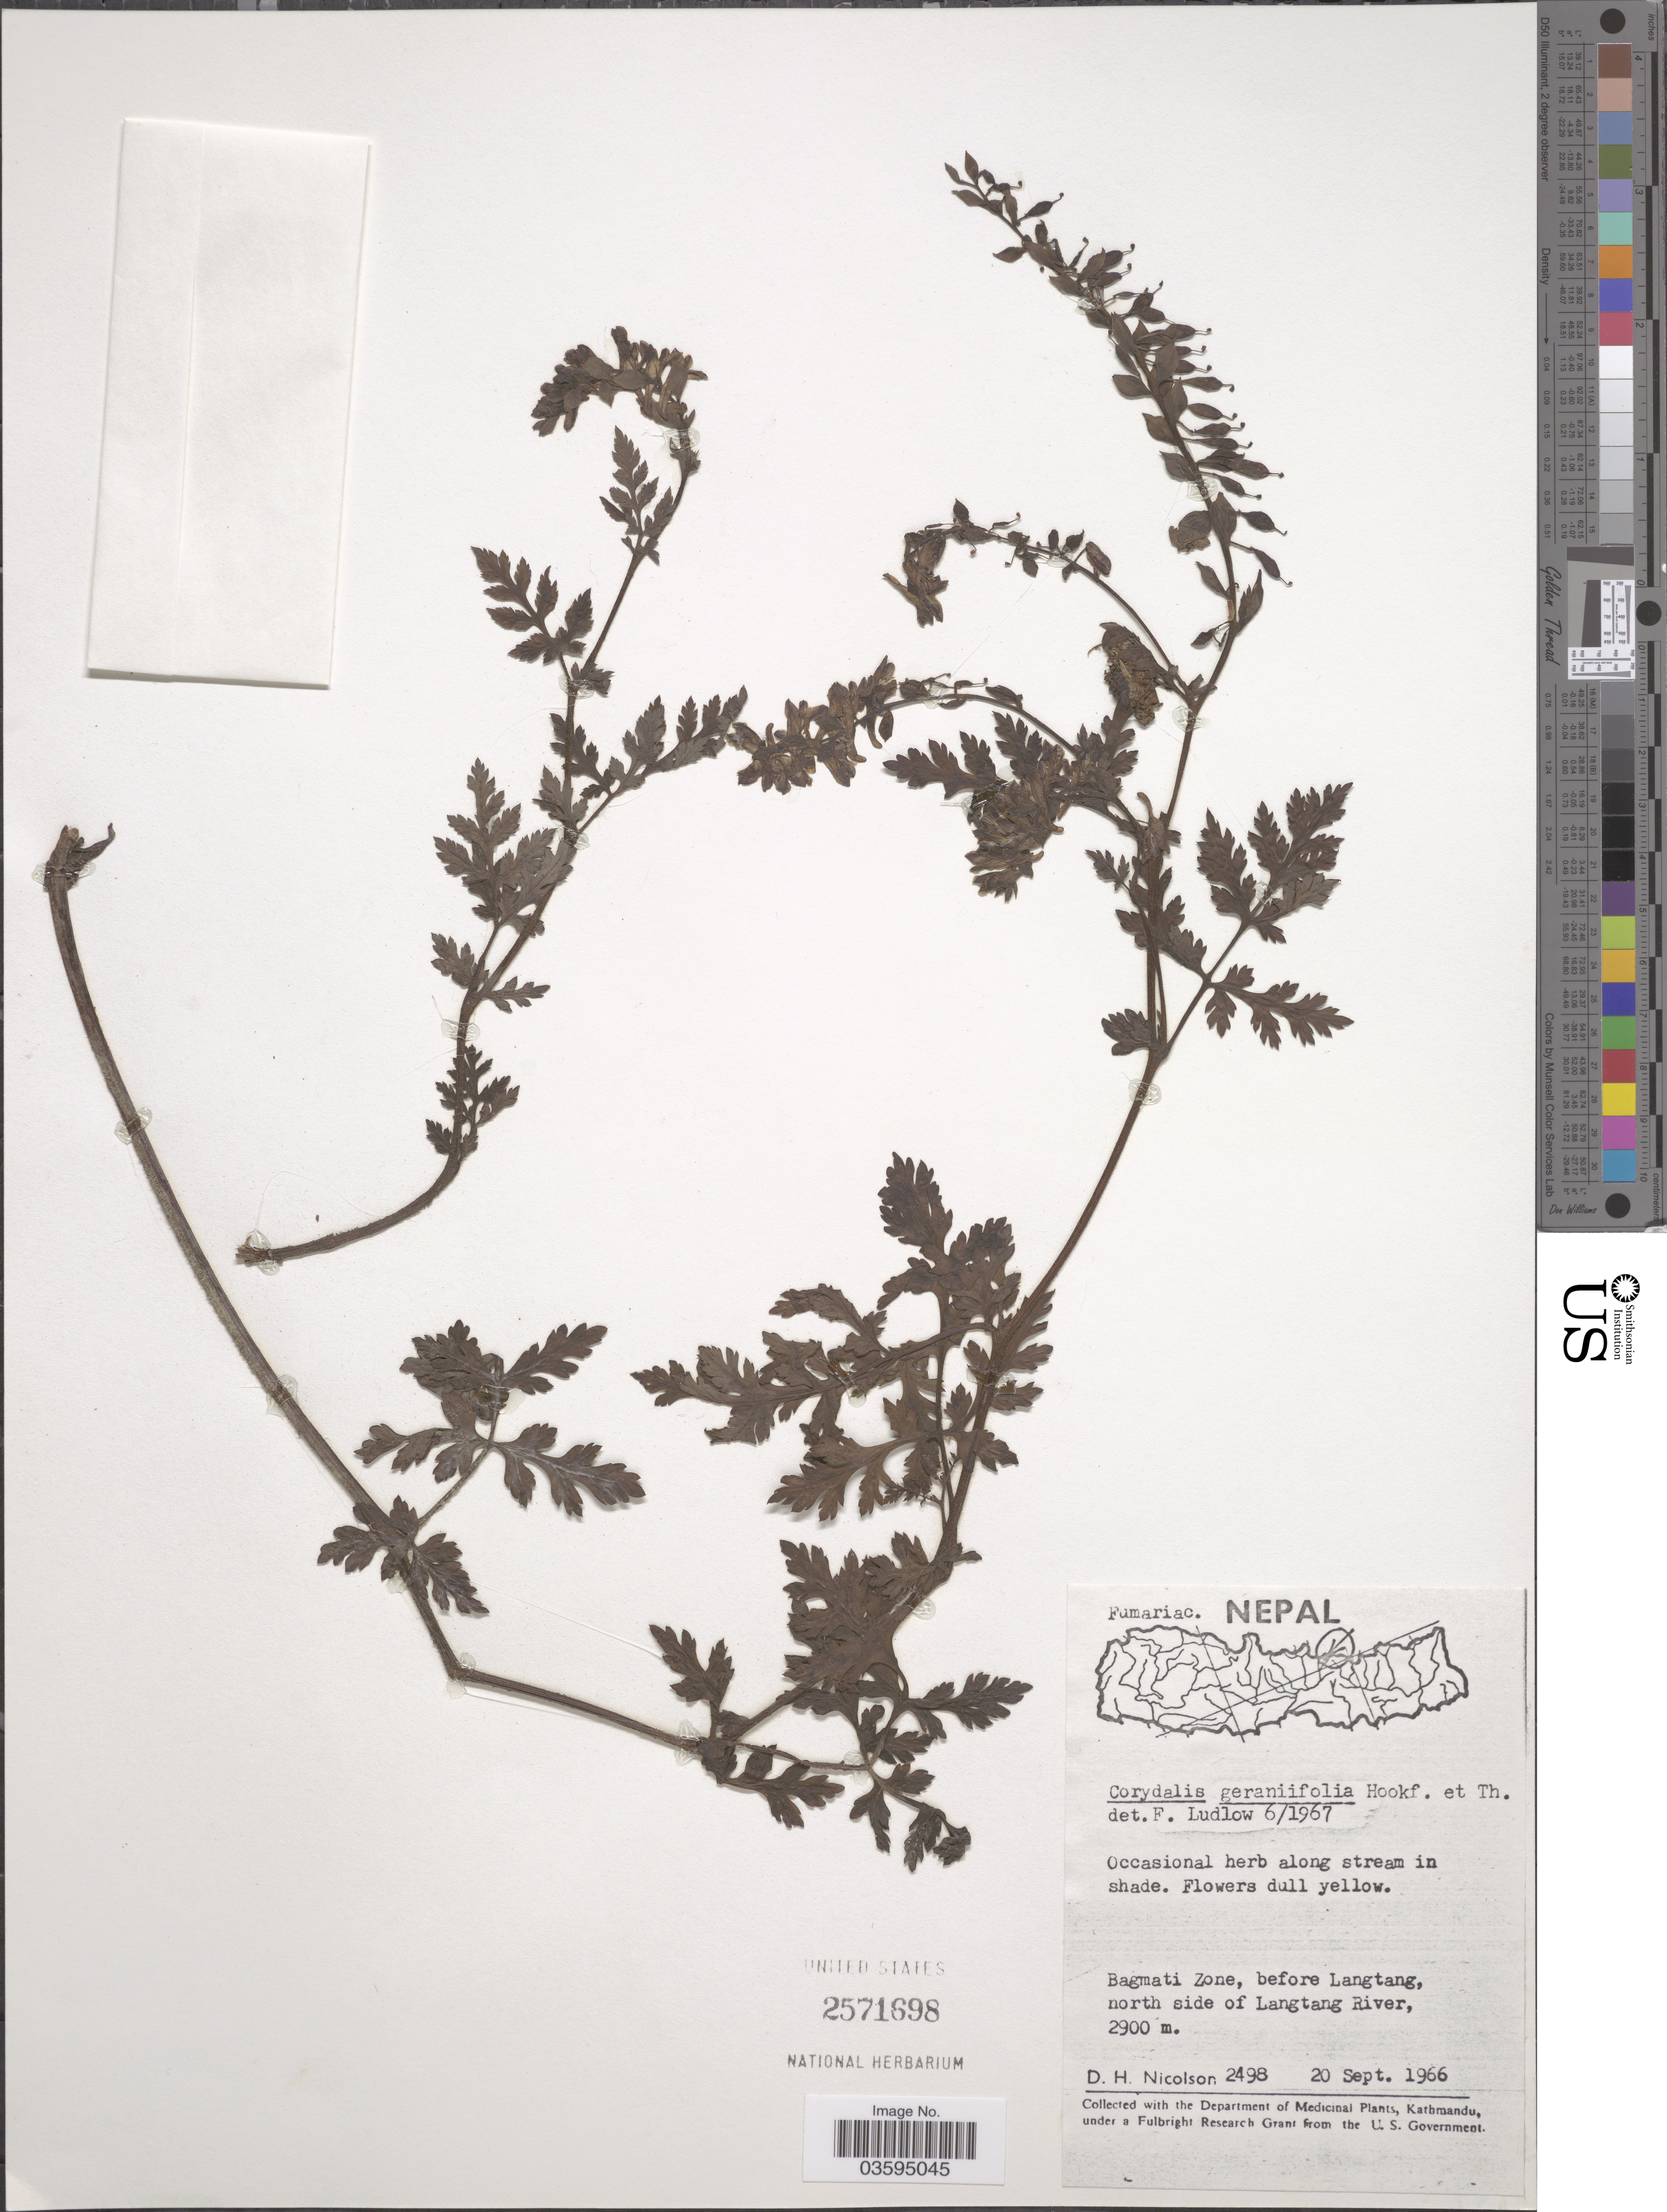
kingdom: Plantae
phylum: Tracheophyta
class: Magnoliopsida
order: Ranunculales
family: Papaveraceae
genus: Corydalis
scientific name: Corydalis geraniifolia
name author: Hook. f. & Thomson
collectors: D. H. Nicolson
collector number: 2498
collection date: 1966-09-20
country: Nepal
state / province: Bagmati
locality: Bagmati Zone, before Langtang, north side of Langtang River.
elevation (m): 2900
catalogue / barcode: US 2571698